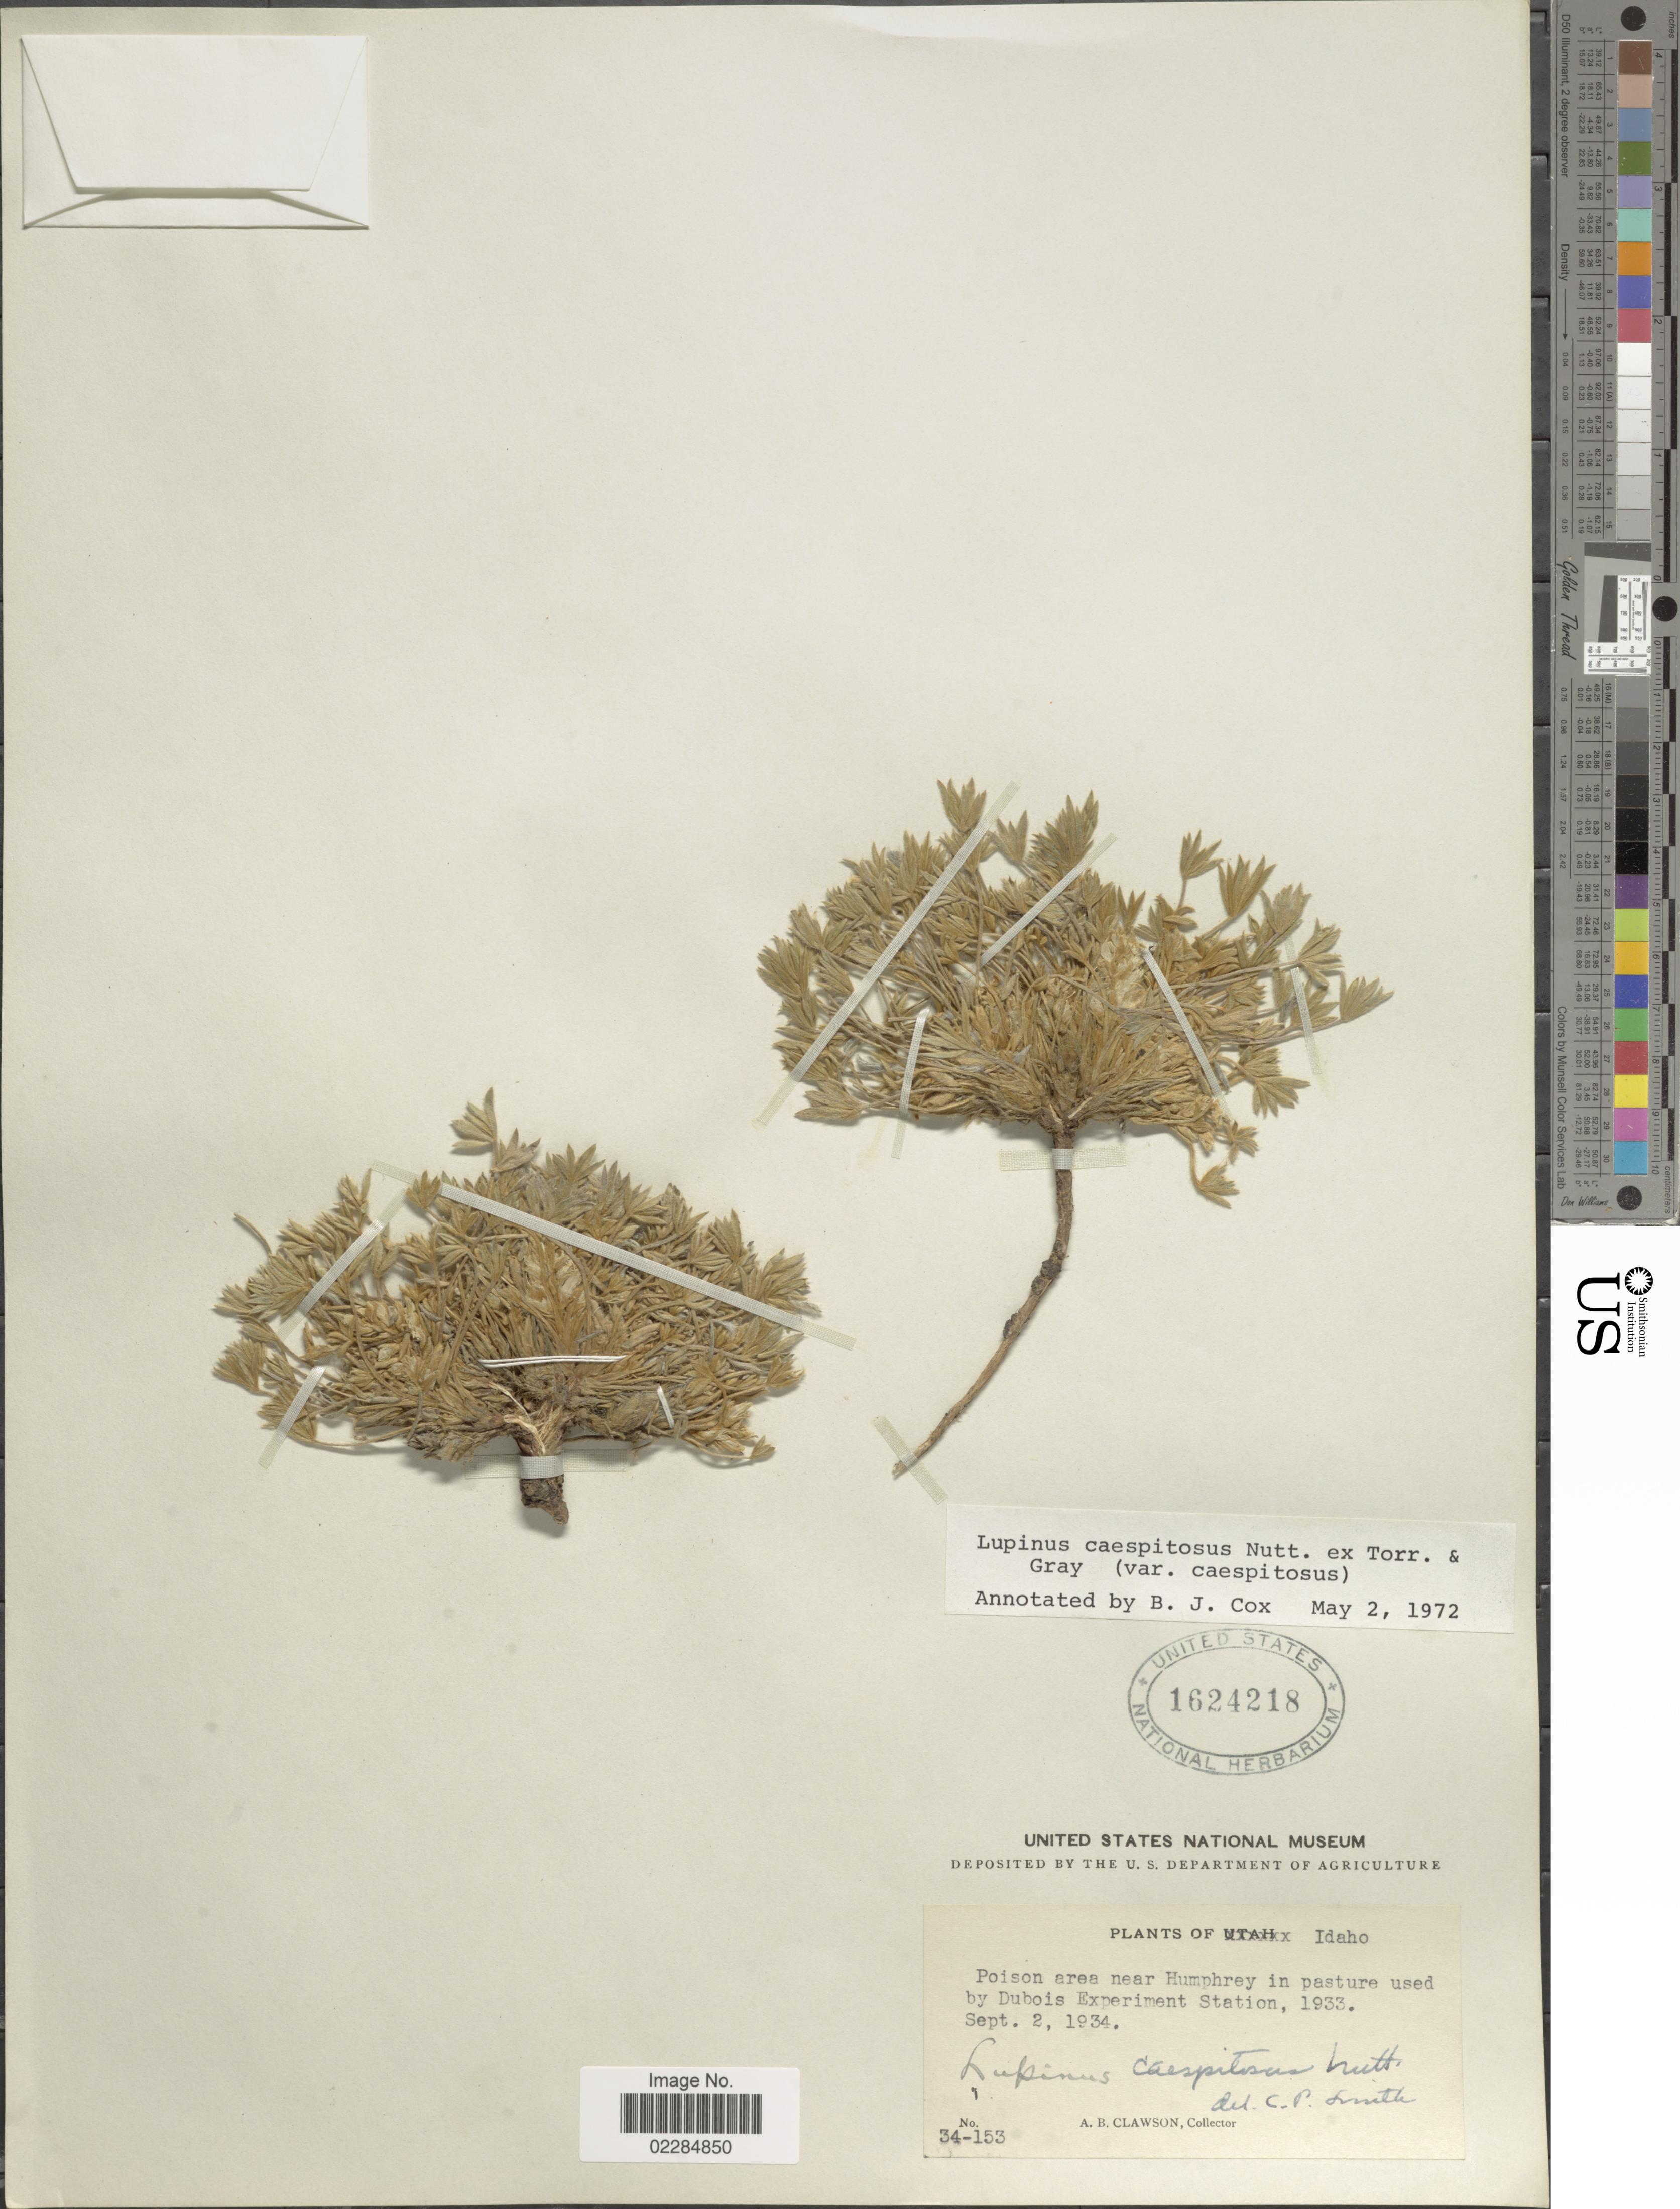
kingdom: Plantae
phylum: Tracheophyta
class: Magnoliopsida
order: Fabales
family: Fabaceae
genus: Lupinus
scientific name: Lupinus caespitosus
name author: Nutt.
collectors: A. Clawson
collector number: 34-153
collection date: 1934-09-02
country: United States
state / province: Idaho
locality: Near Humphrey in pasture used by Dubois Expiriment Station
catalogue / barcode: US 1624218